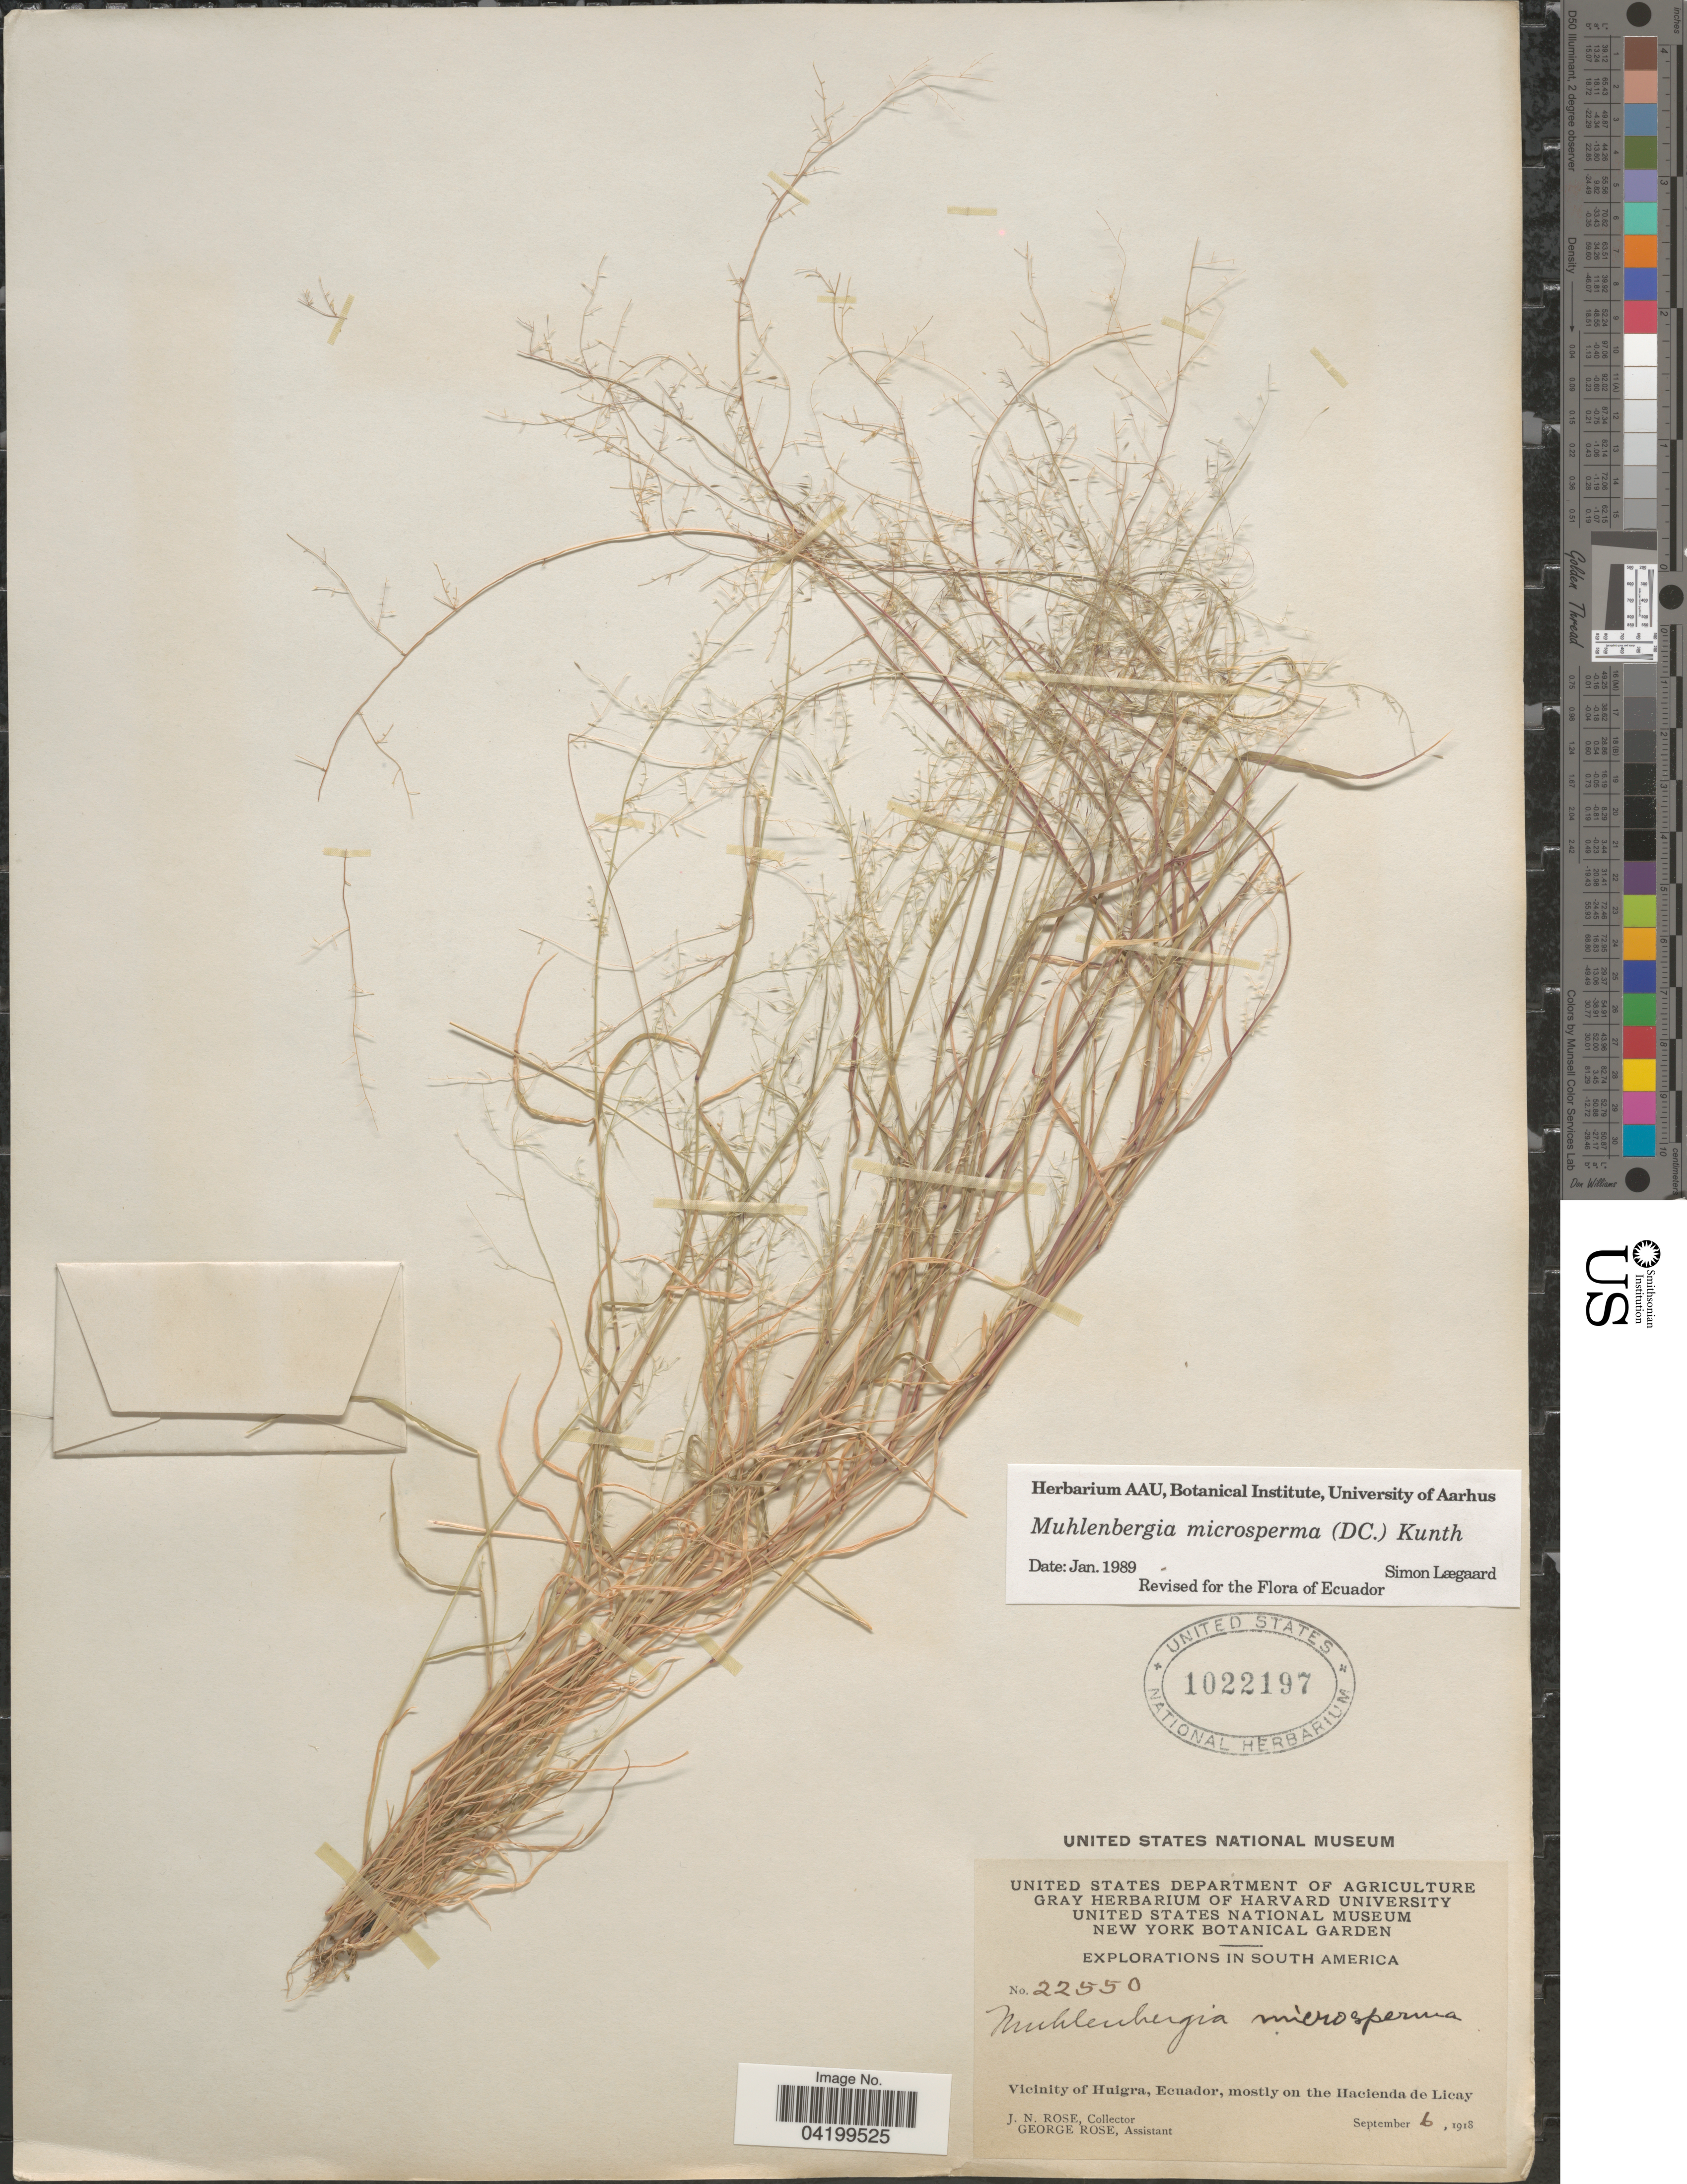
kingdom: Plantae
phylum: Tracheophyta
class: Liliopsida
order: Poales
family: Poaceae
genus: Muhlenbergia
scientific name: Muhlenbergia microsperma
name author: (DC.) Kunth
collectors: J. N. Rose & G. Rose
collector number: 22550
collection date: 1918-09-06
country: Ecuador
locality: Explorations in South America. Vicinity of Huigra, mostly on the Hacienda de Licay.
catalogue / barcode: US 1022197